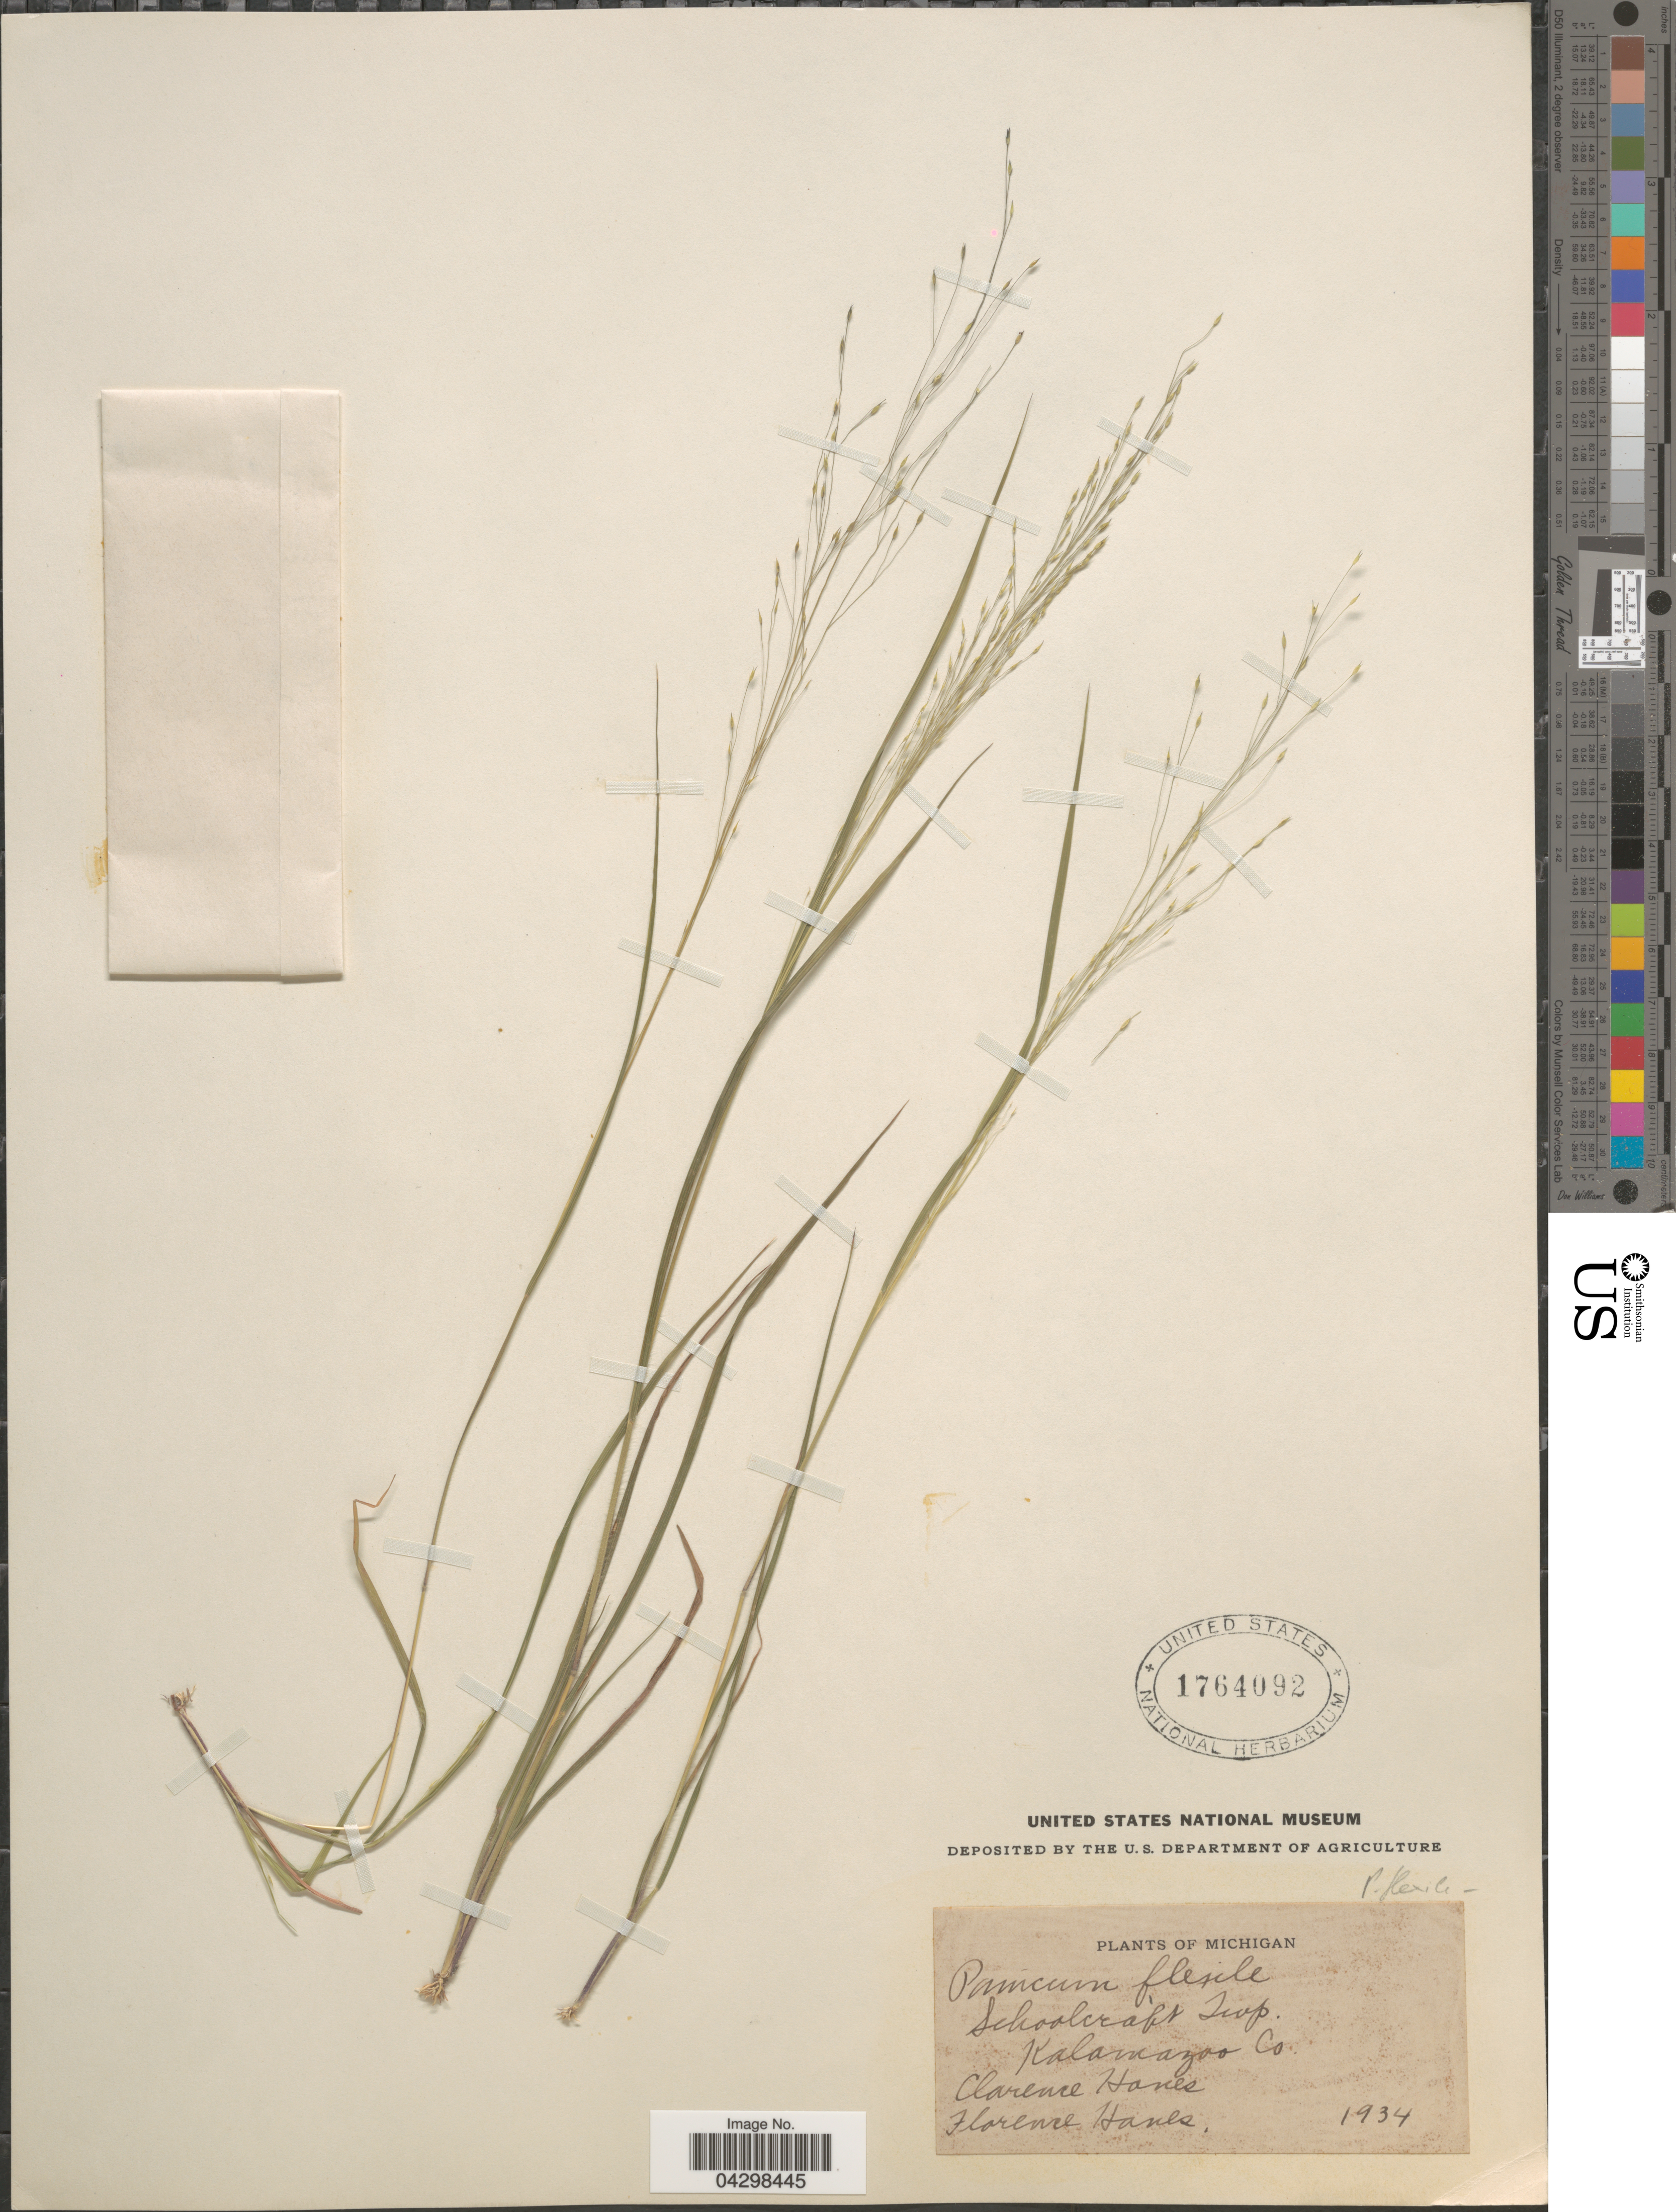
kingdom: Plantae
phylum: Tracheophyta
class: Liliopsida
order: Poales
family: Poaceae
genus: Panicum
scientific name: Panicum flexile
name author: (Gatt.) Scribn.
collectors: C. Hanes & F. Hanes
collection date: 1934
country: United States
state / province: Michigan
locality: Schoolcraft Twp. Kalamazoo Co.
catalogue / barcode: US 1764092